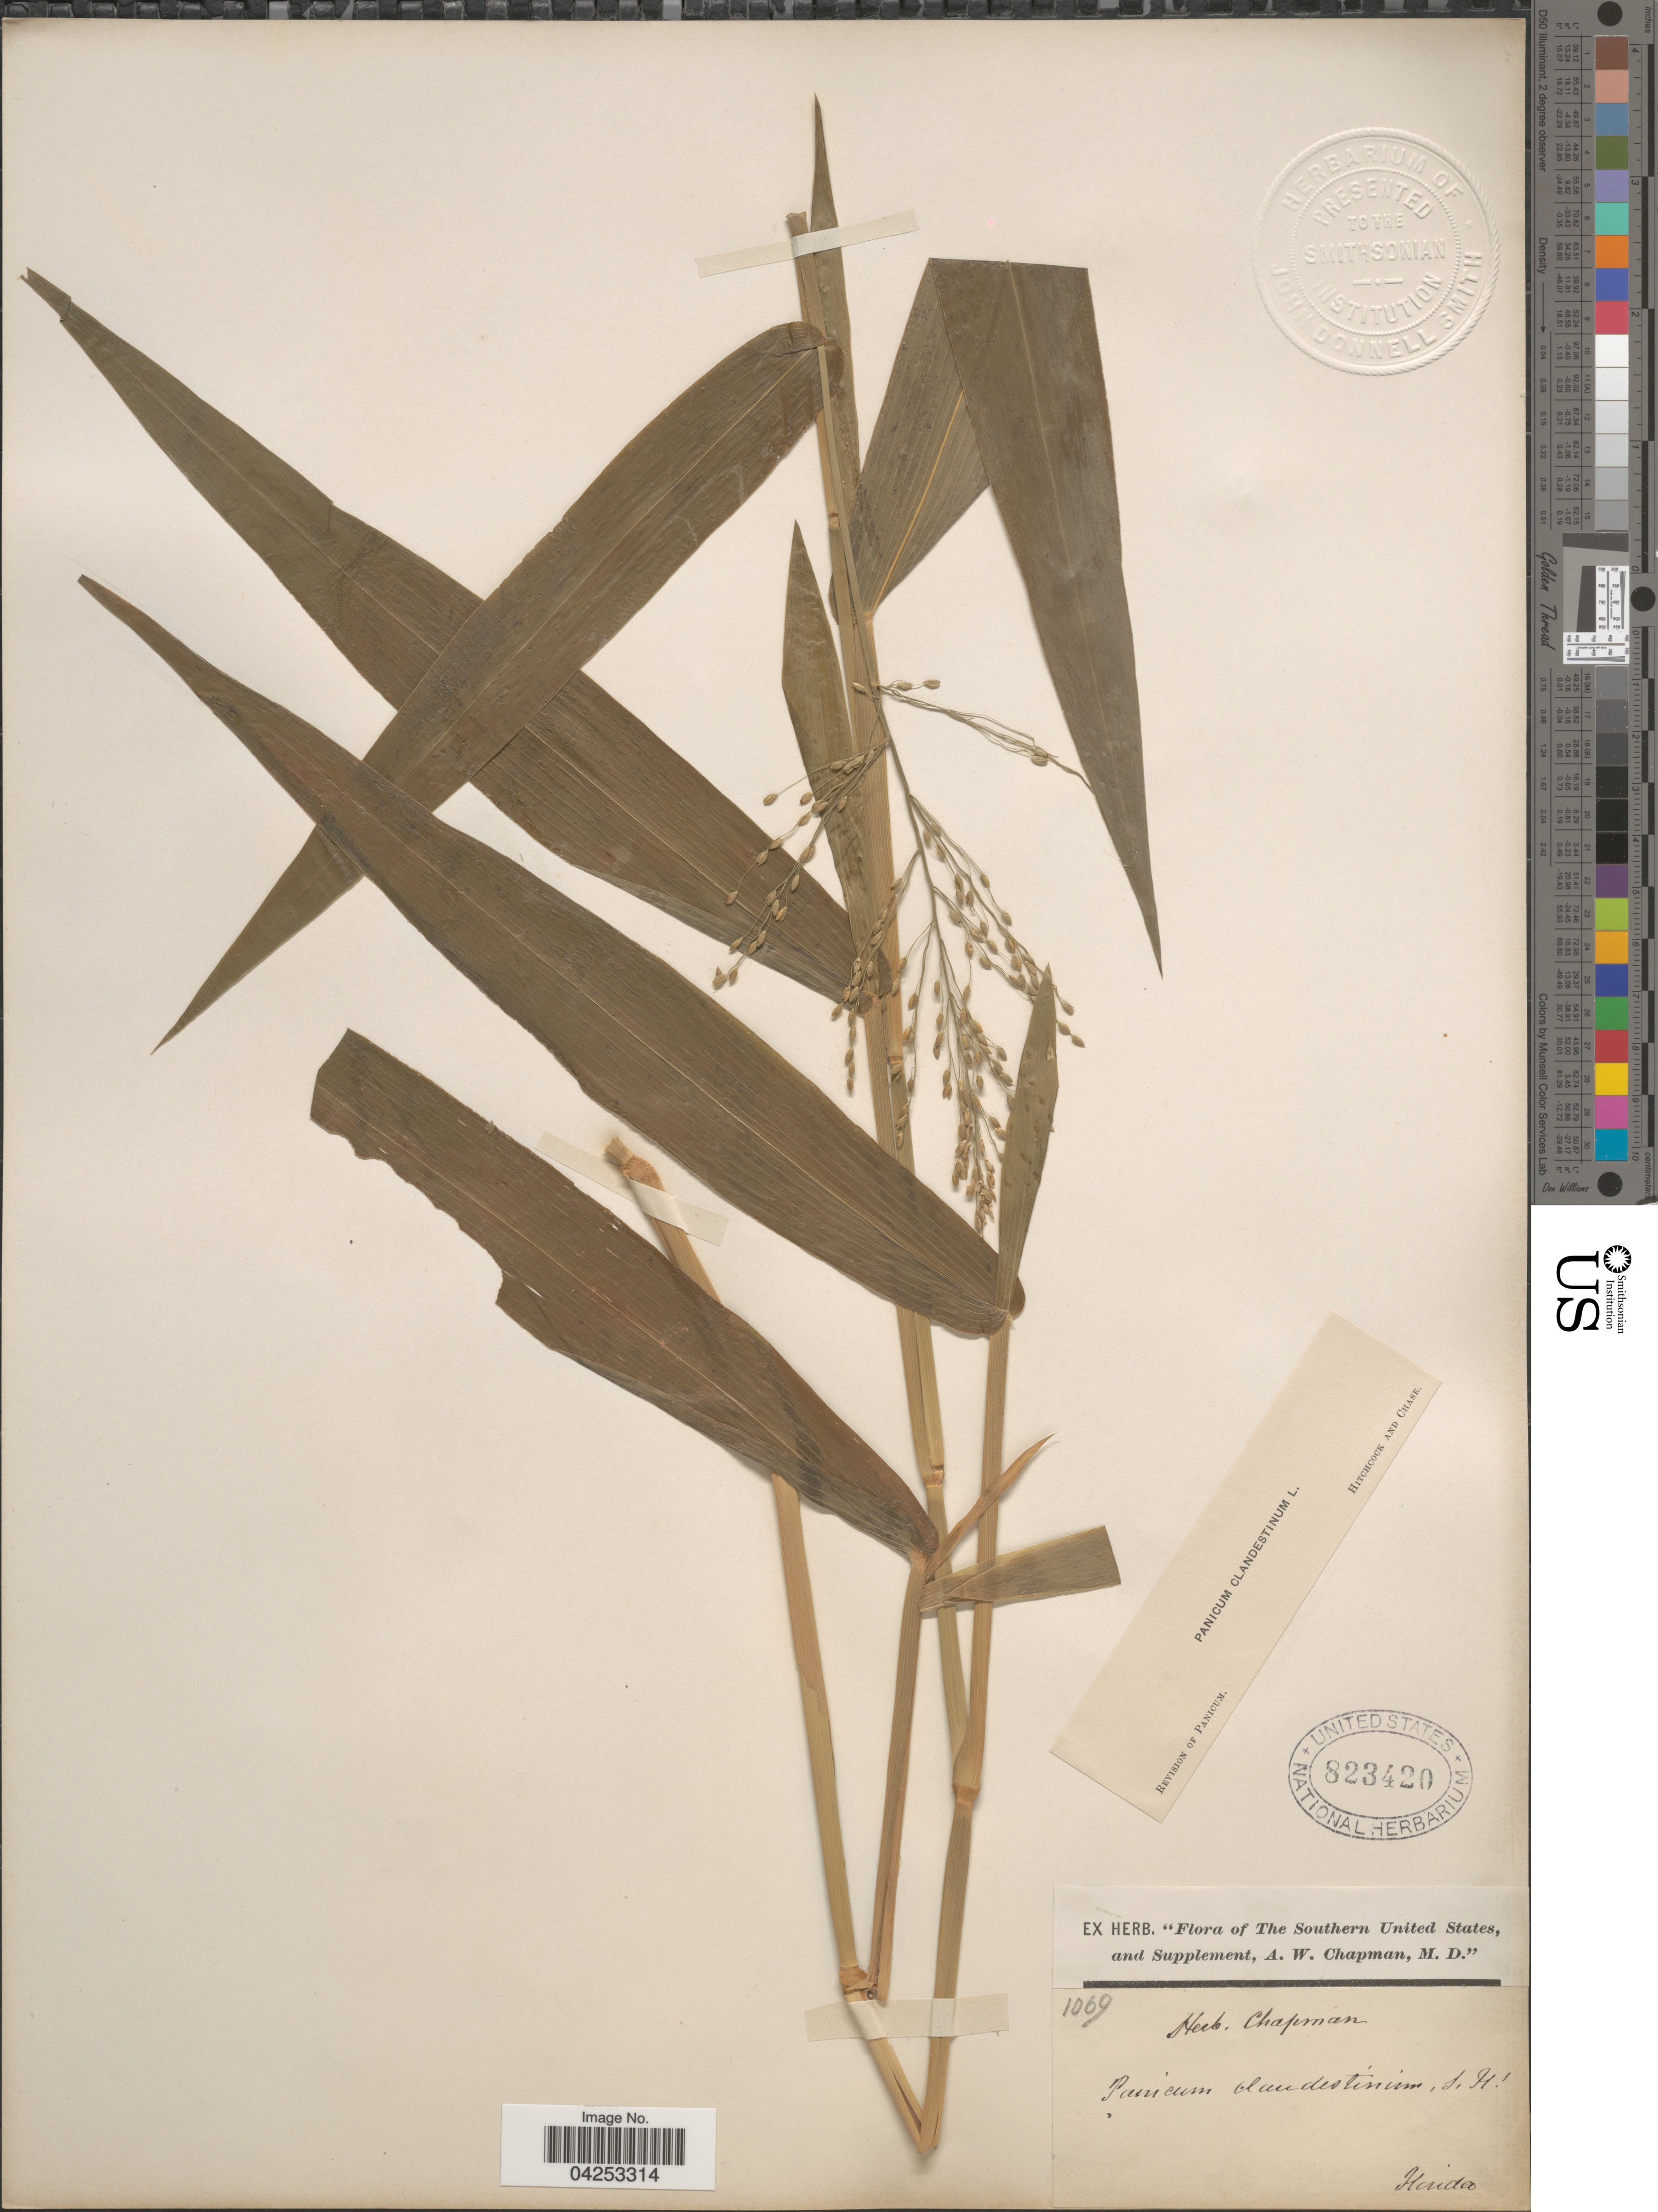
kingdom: Plantae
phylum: Tracheophyta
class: Liliopsida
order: Poales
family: Poaceae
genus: Dichanthelium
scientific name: Dichanthelium clandestinum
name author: (L.) Gould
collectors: ex herb. A.W. Chapman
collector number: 1069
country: United States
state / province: Florida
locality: The Southern United States.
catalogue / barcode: US 823420